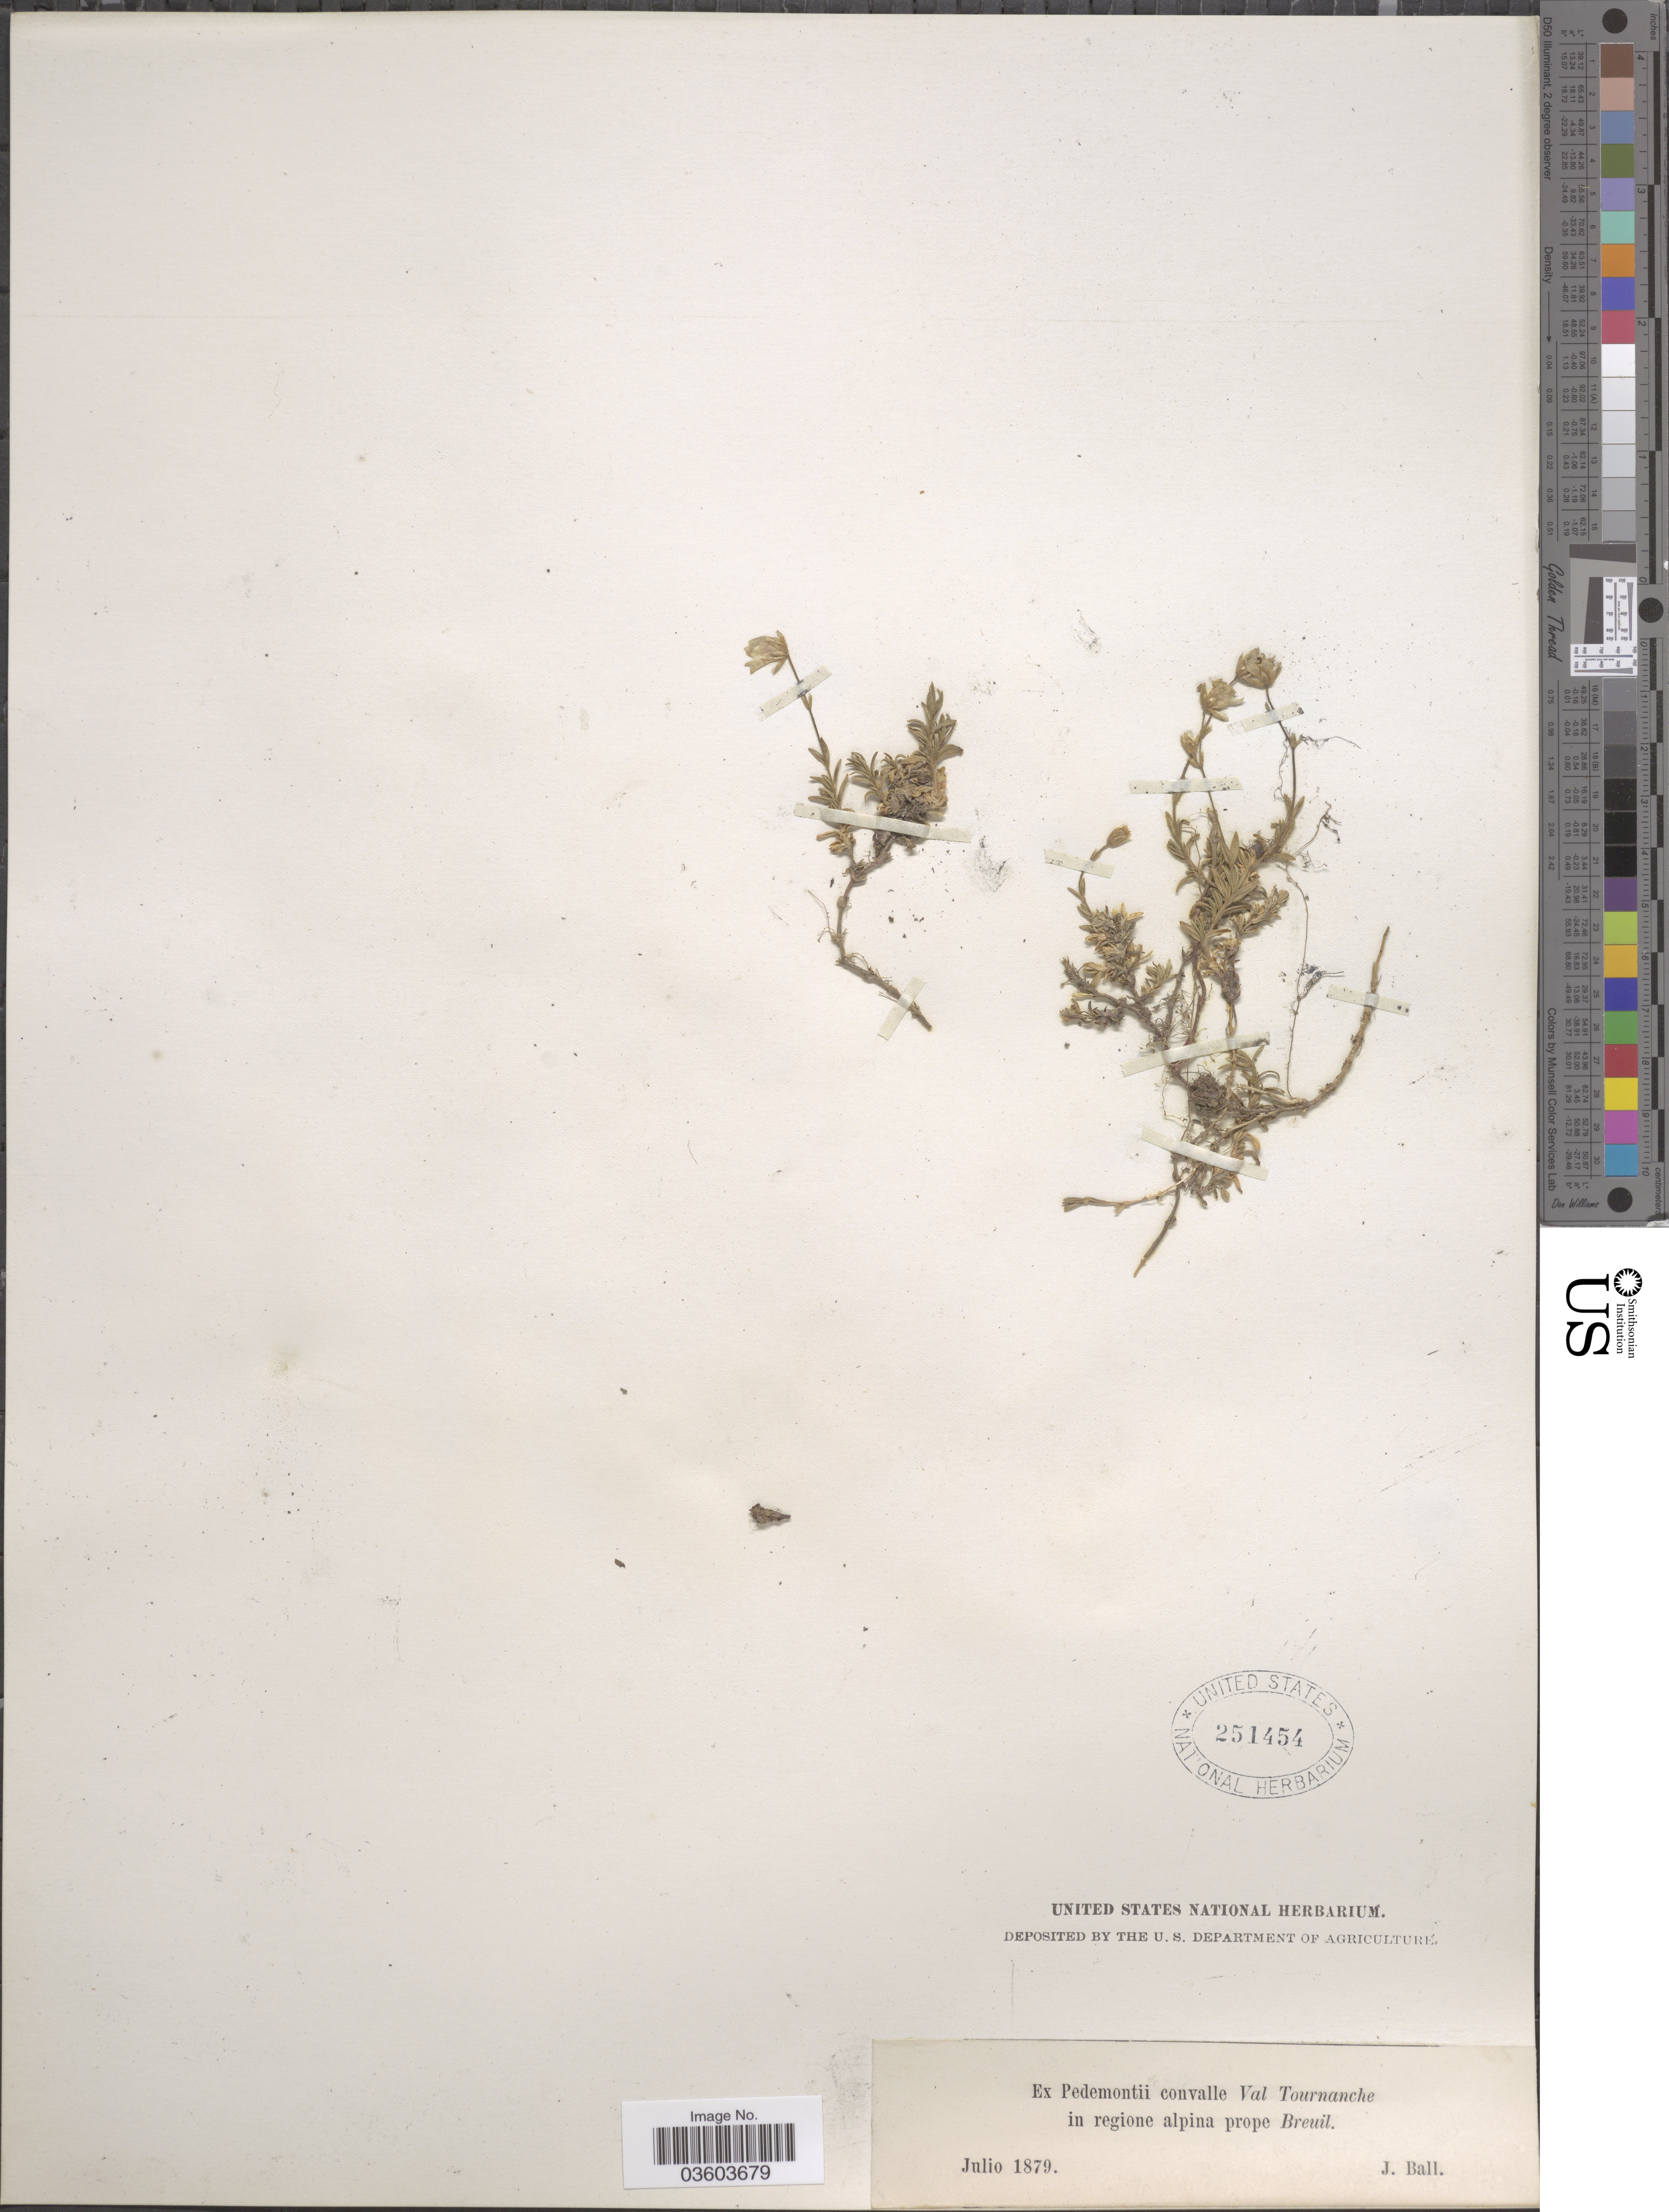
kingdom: Plantae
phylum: Tracheophyta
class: Magnoliopsida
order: Caryophyllales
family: Caryophyllaceae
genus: Cerastium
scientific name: Cerastium sp.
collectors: J. Ball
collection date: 1879-07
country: Italy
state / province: Piedmont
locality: Ex Pedemontii convalle Val Tournanche in regione alpina prope Breuil.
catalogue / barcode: US 251454